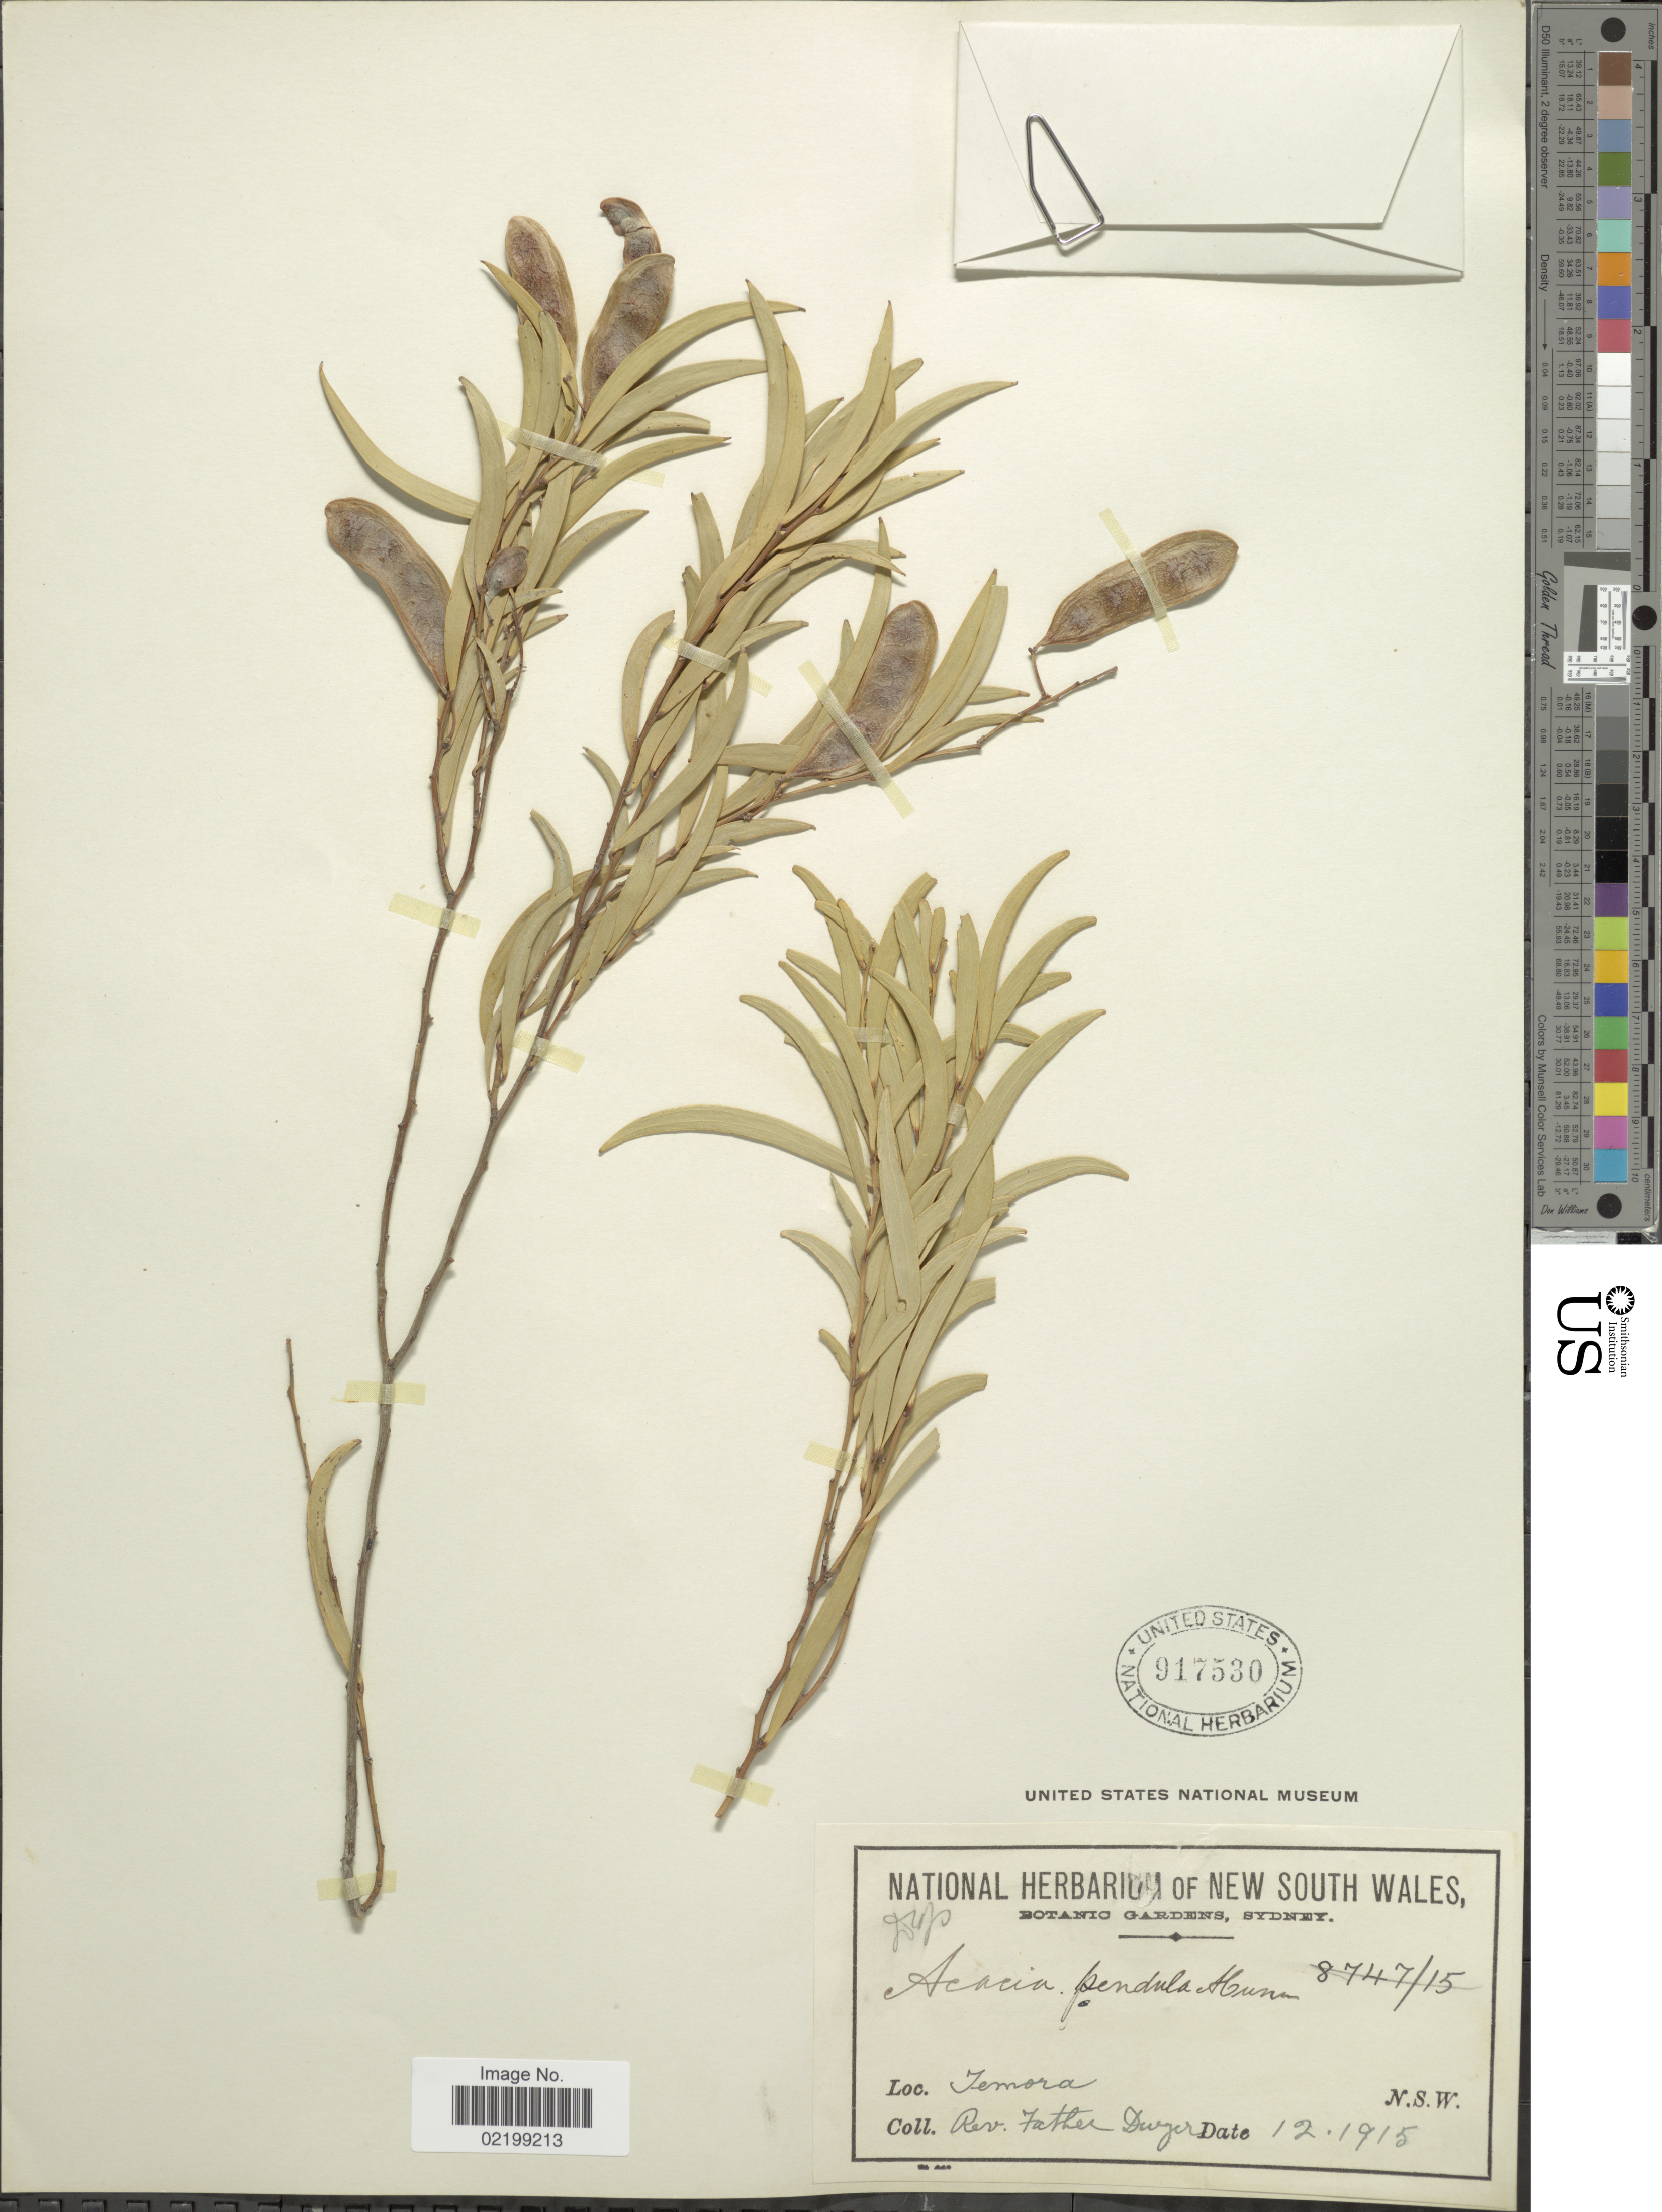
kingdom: Plantae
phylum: Tracheophyta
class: Magnoliopsida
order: Fabales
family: Fabaceae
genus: Acacia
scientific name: Acacia pendula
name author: G. Don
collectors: J. Dwyer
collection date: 1915-12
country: Australia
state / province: New South Wales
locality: Temora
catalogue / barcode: US 917530